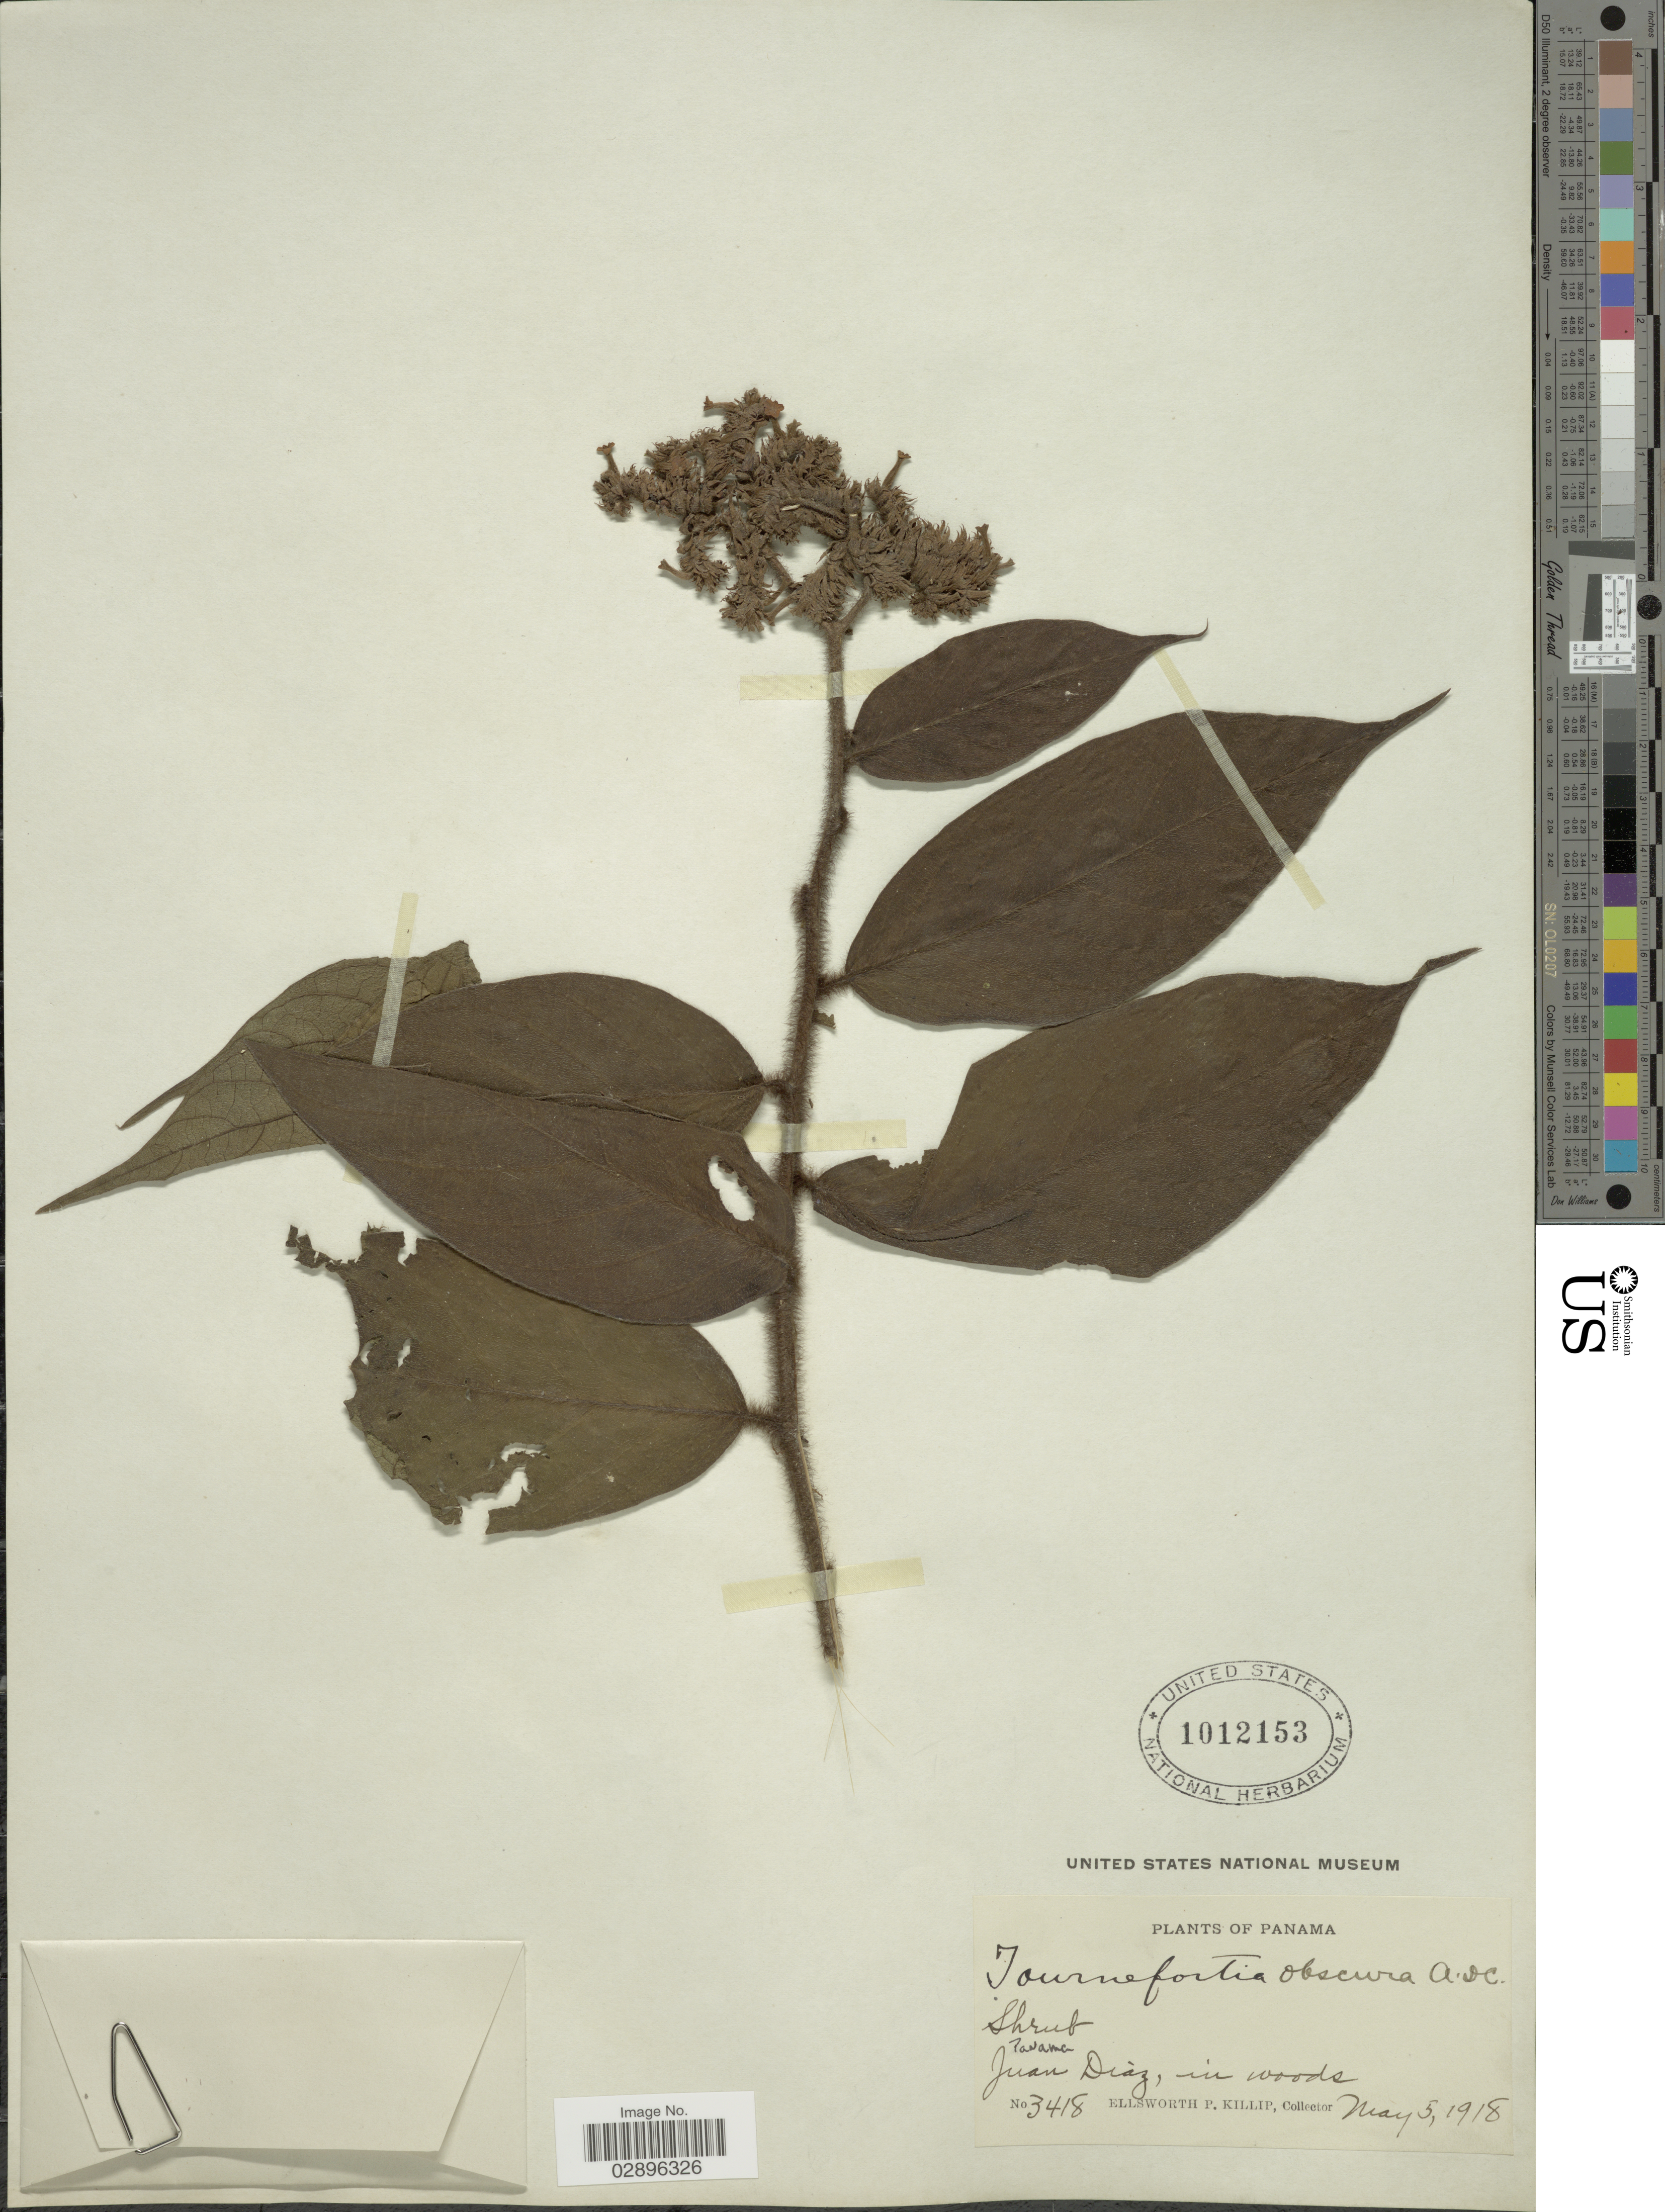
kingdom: Plantae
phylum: Tracheophyta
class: Magnoliopsida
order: Boraginales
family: Heliotropiaceae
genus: Tournefortia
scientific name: Tournefortia cuspidata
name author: Kunth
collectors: E. P. Killip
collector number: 3418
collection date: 1918-05-05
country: Panama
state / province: Panamá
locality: Juan Diaz.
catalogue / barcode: US 1012153